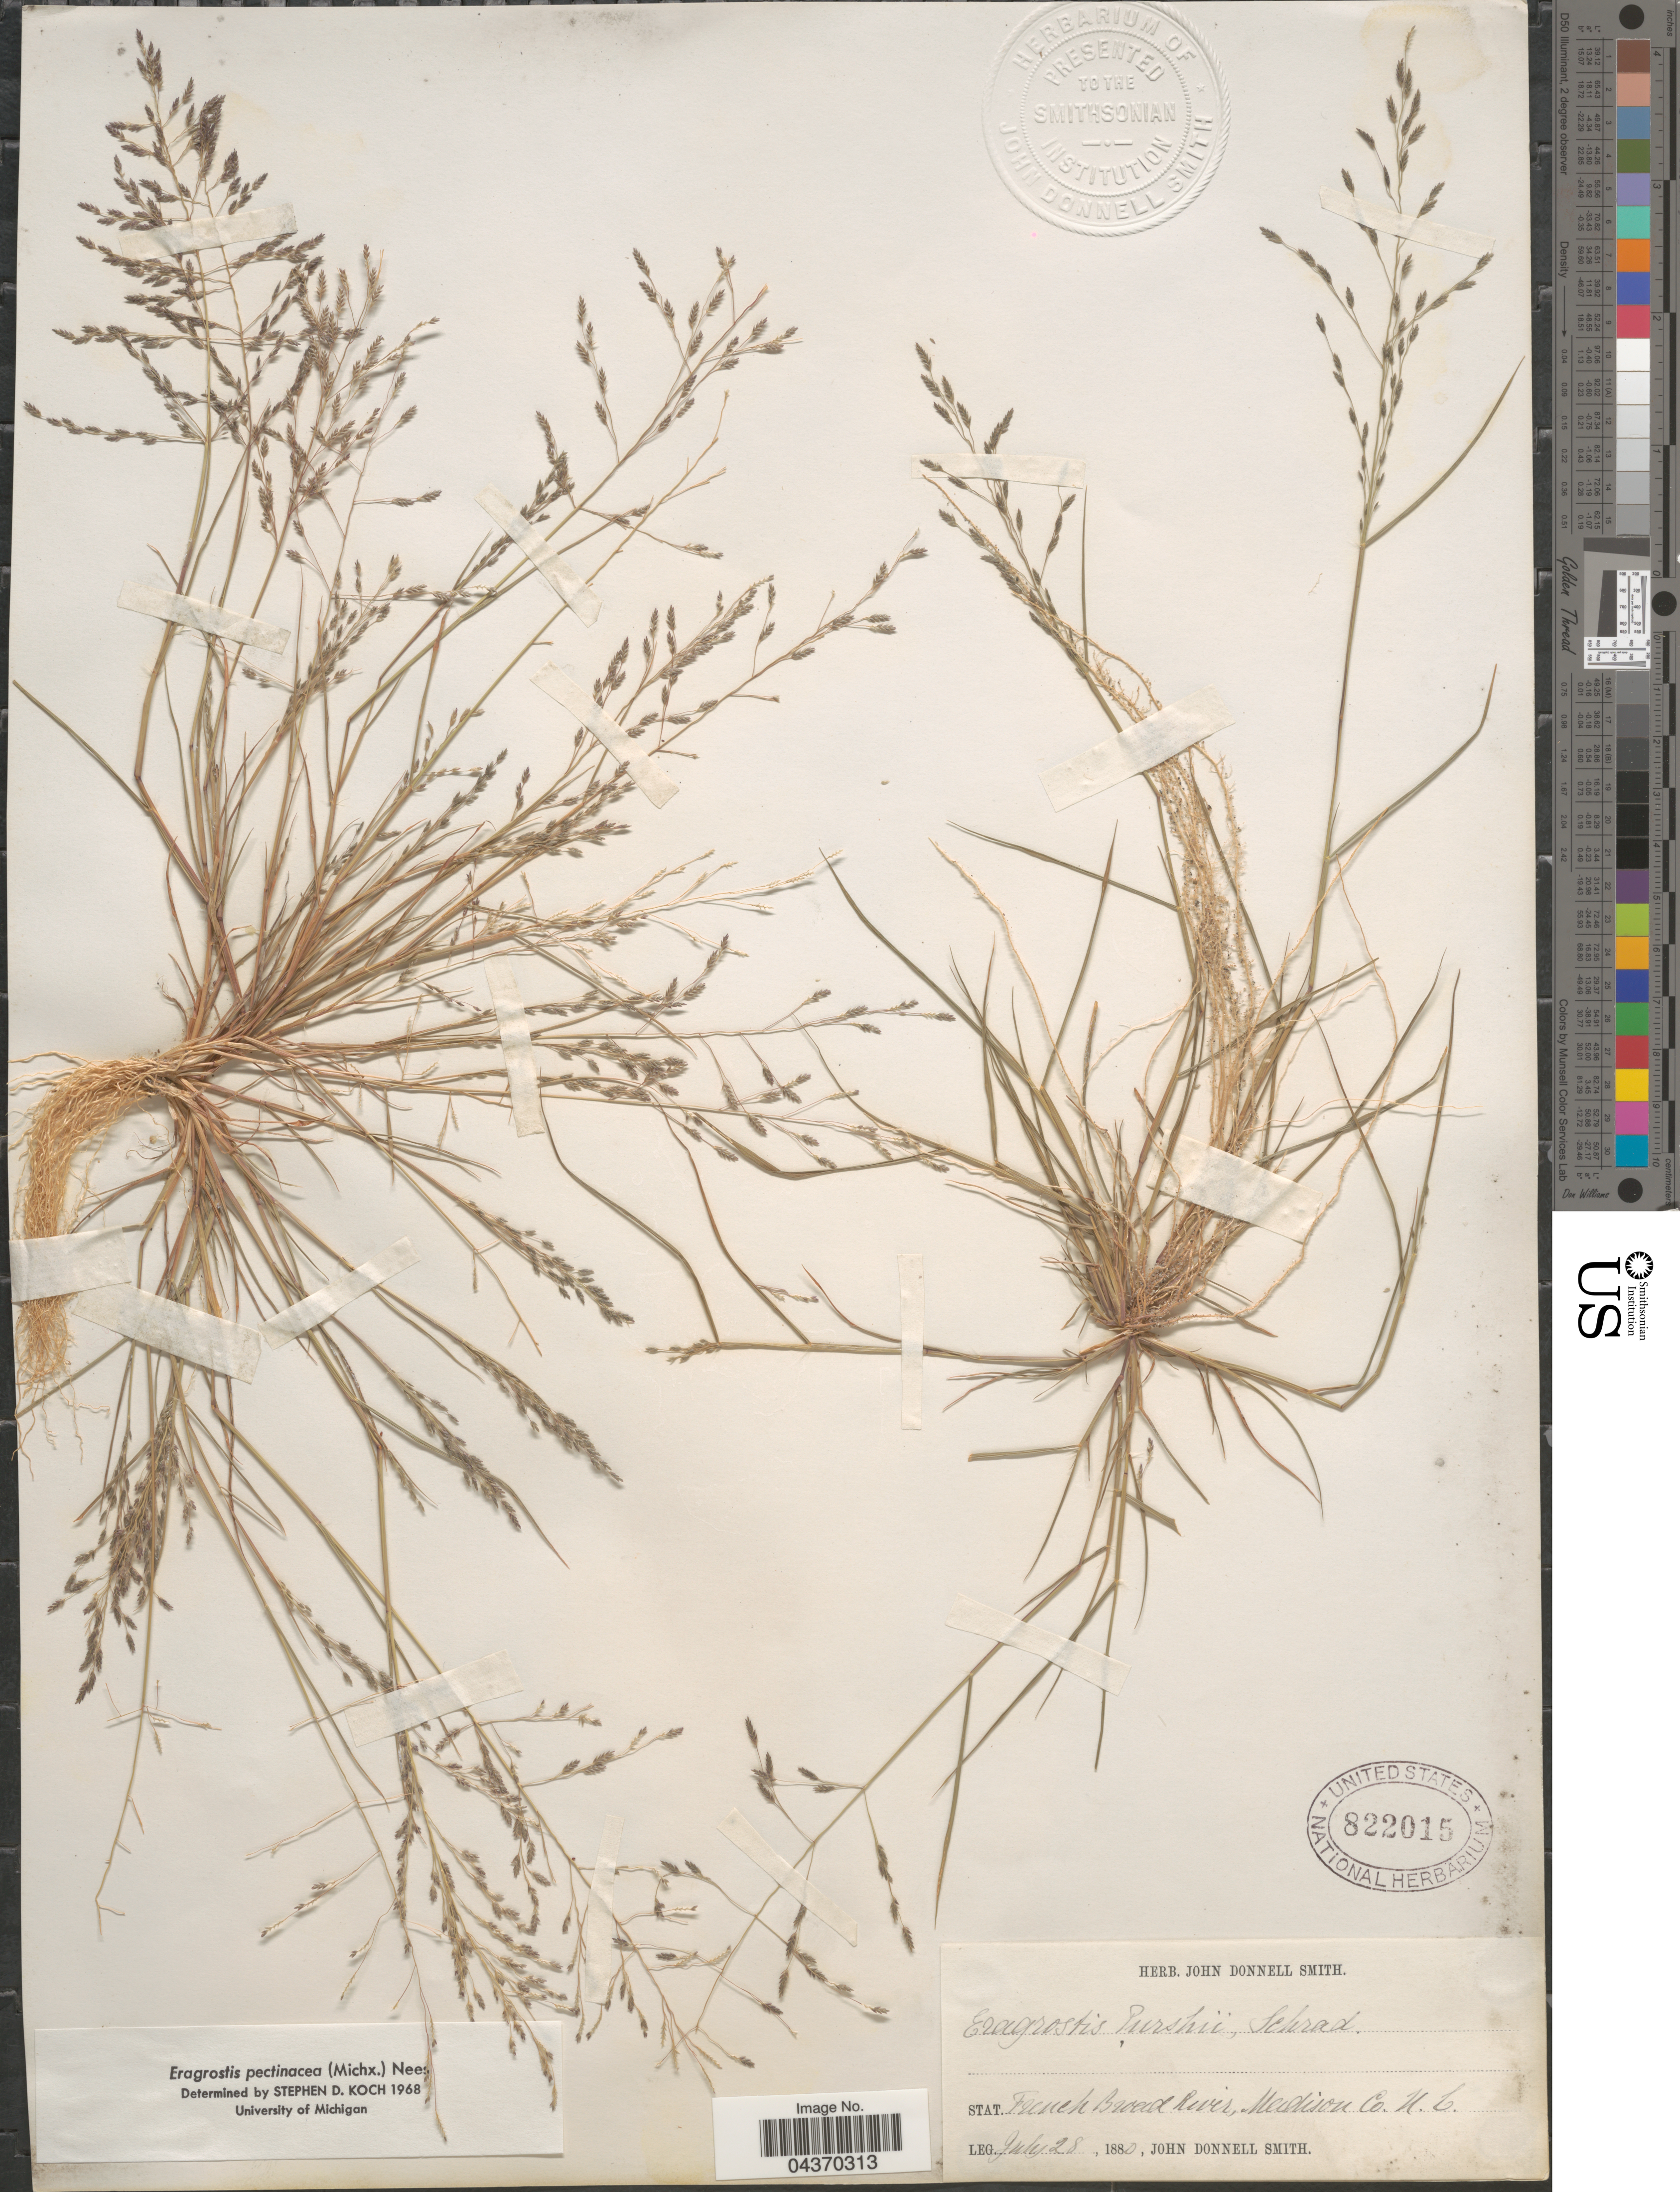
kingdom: Plantae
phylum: Tracheophyta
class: Liliopsida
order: Poales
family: Poaceae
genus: Eragrostis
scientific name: Eragrostis pectinacea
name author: (Michx.) Nees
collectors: J. Donnell Smith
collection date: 1880-07-28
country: United States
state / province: North Carolina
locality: French Broad River, Madison Co.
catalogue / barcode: US 822015